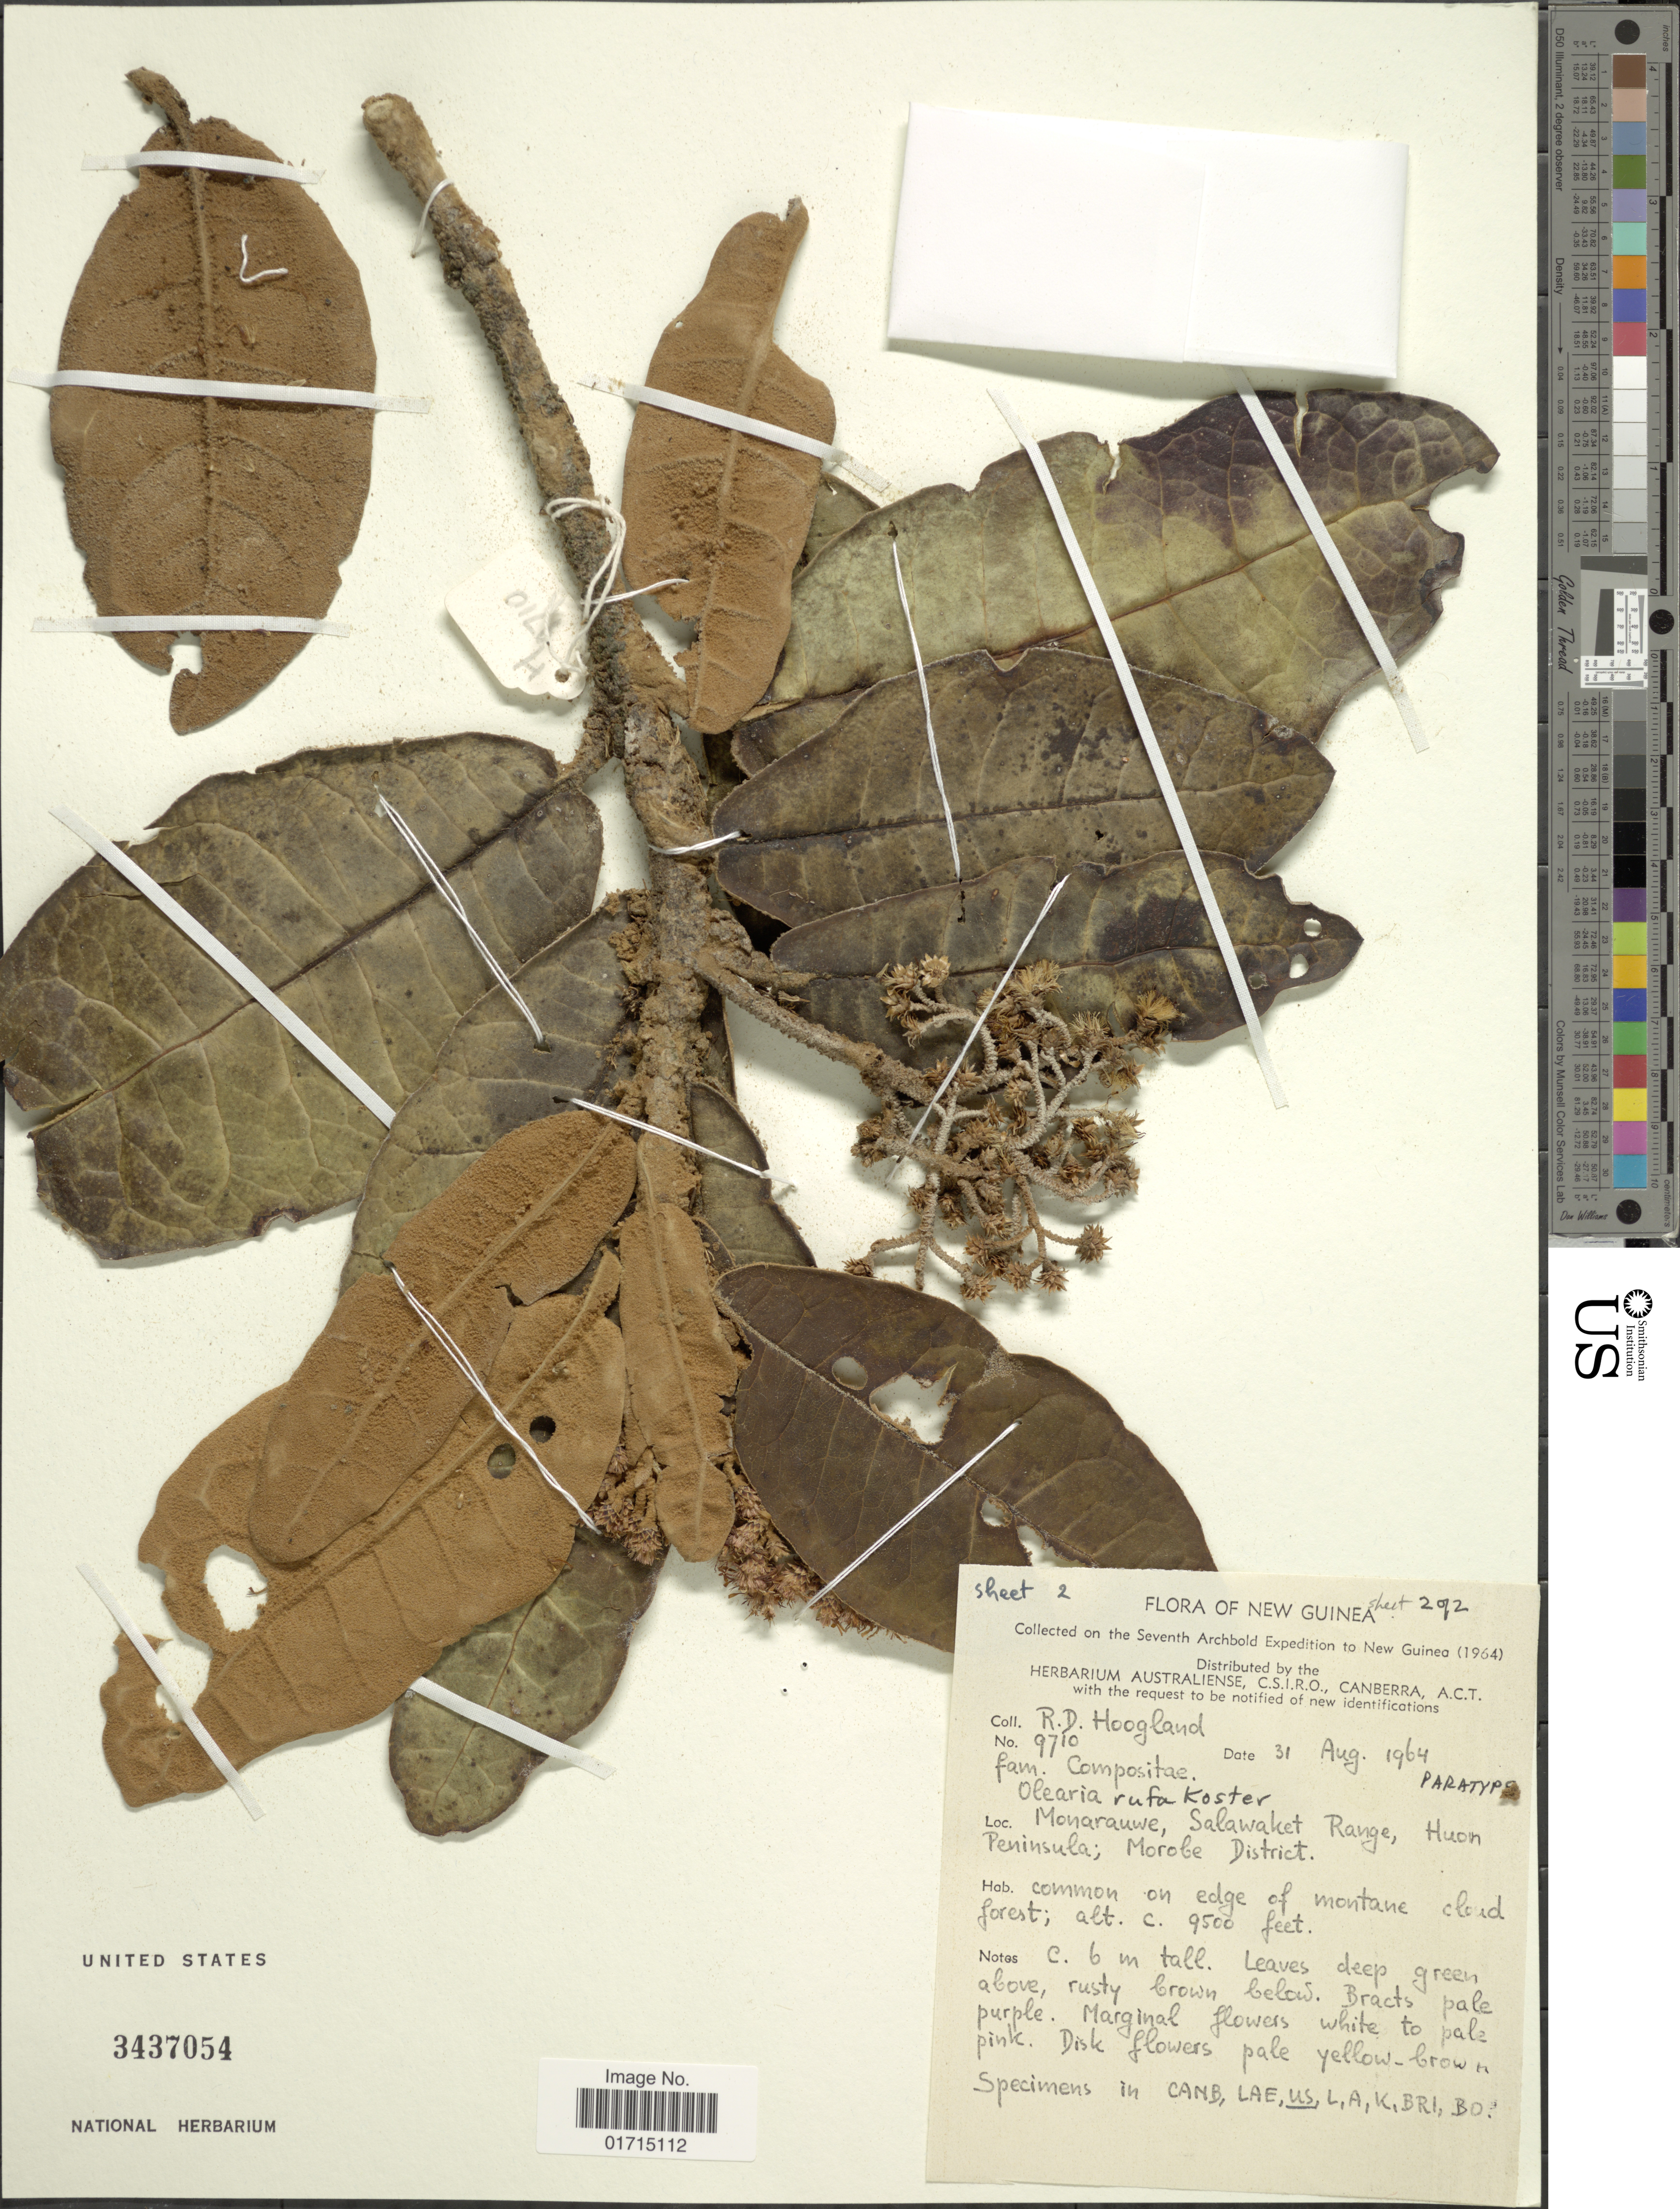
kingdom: Plantae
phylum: Tracheophyta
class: Magnoliopsida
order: Asterales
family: Asteraceae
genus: Olearia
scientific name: Olearia rufa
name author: J. Kost.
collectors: R. D. Hoogland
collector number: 9710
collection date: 1964-08-31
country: Papua New Guinea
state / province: Morobe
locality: Monarauwe, Salawaket Range, Huon peninsula; Morobe District. on forest edge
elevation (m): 2896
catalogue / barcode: US 3437054